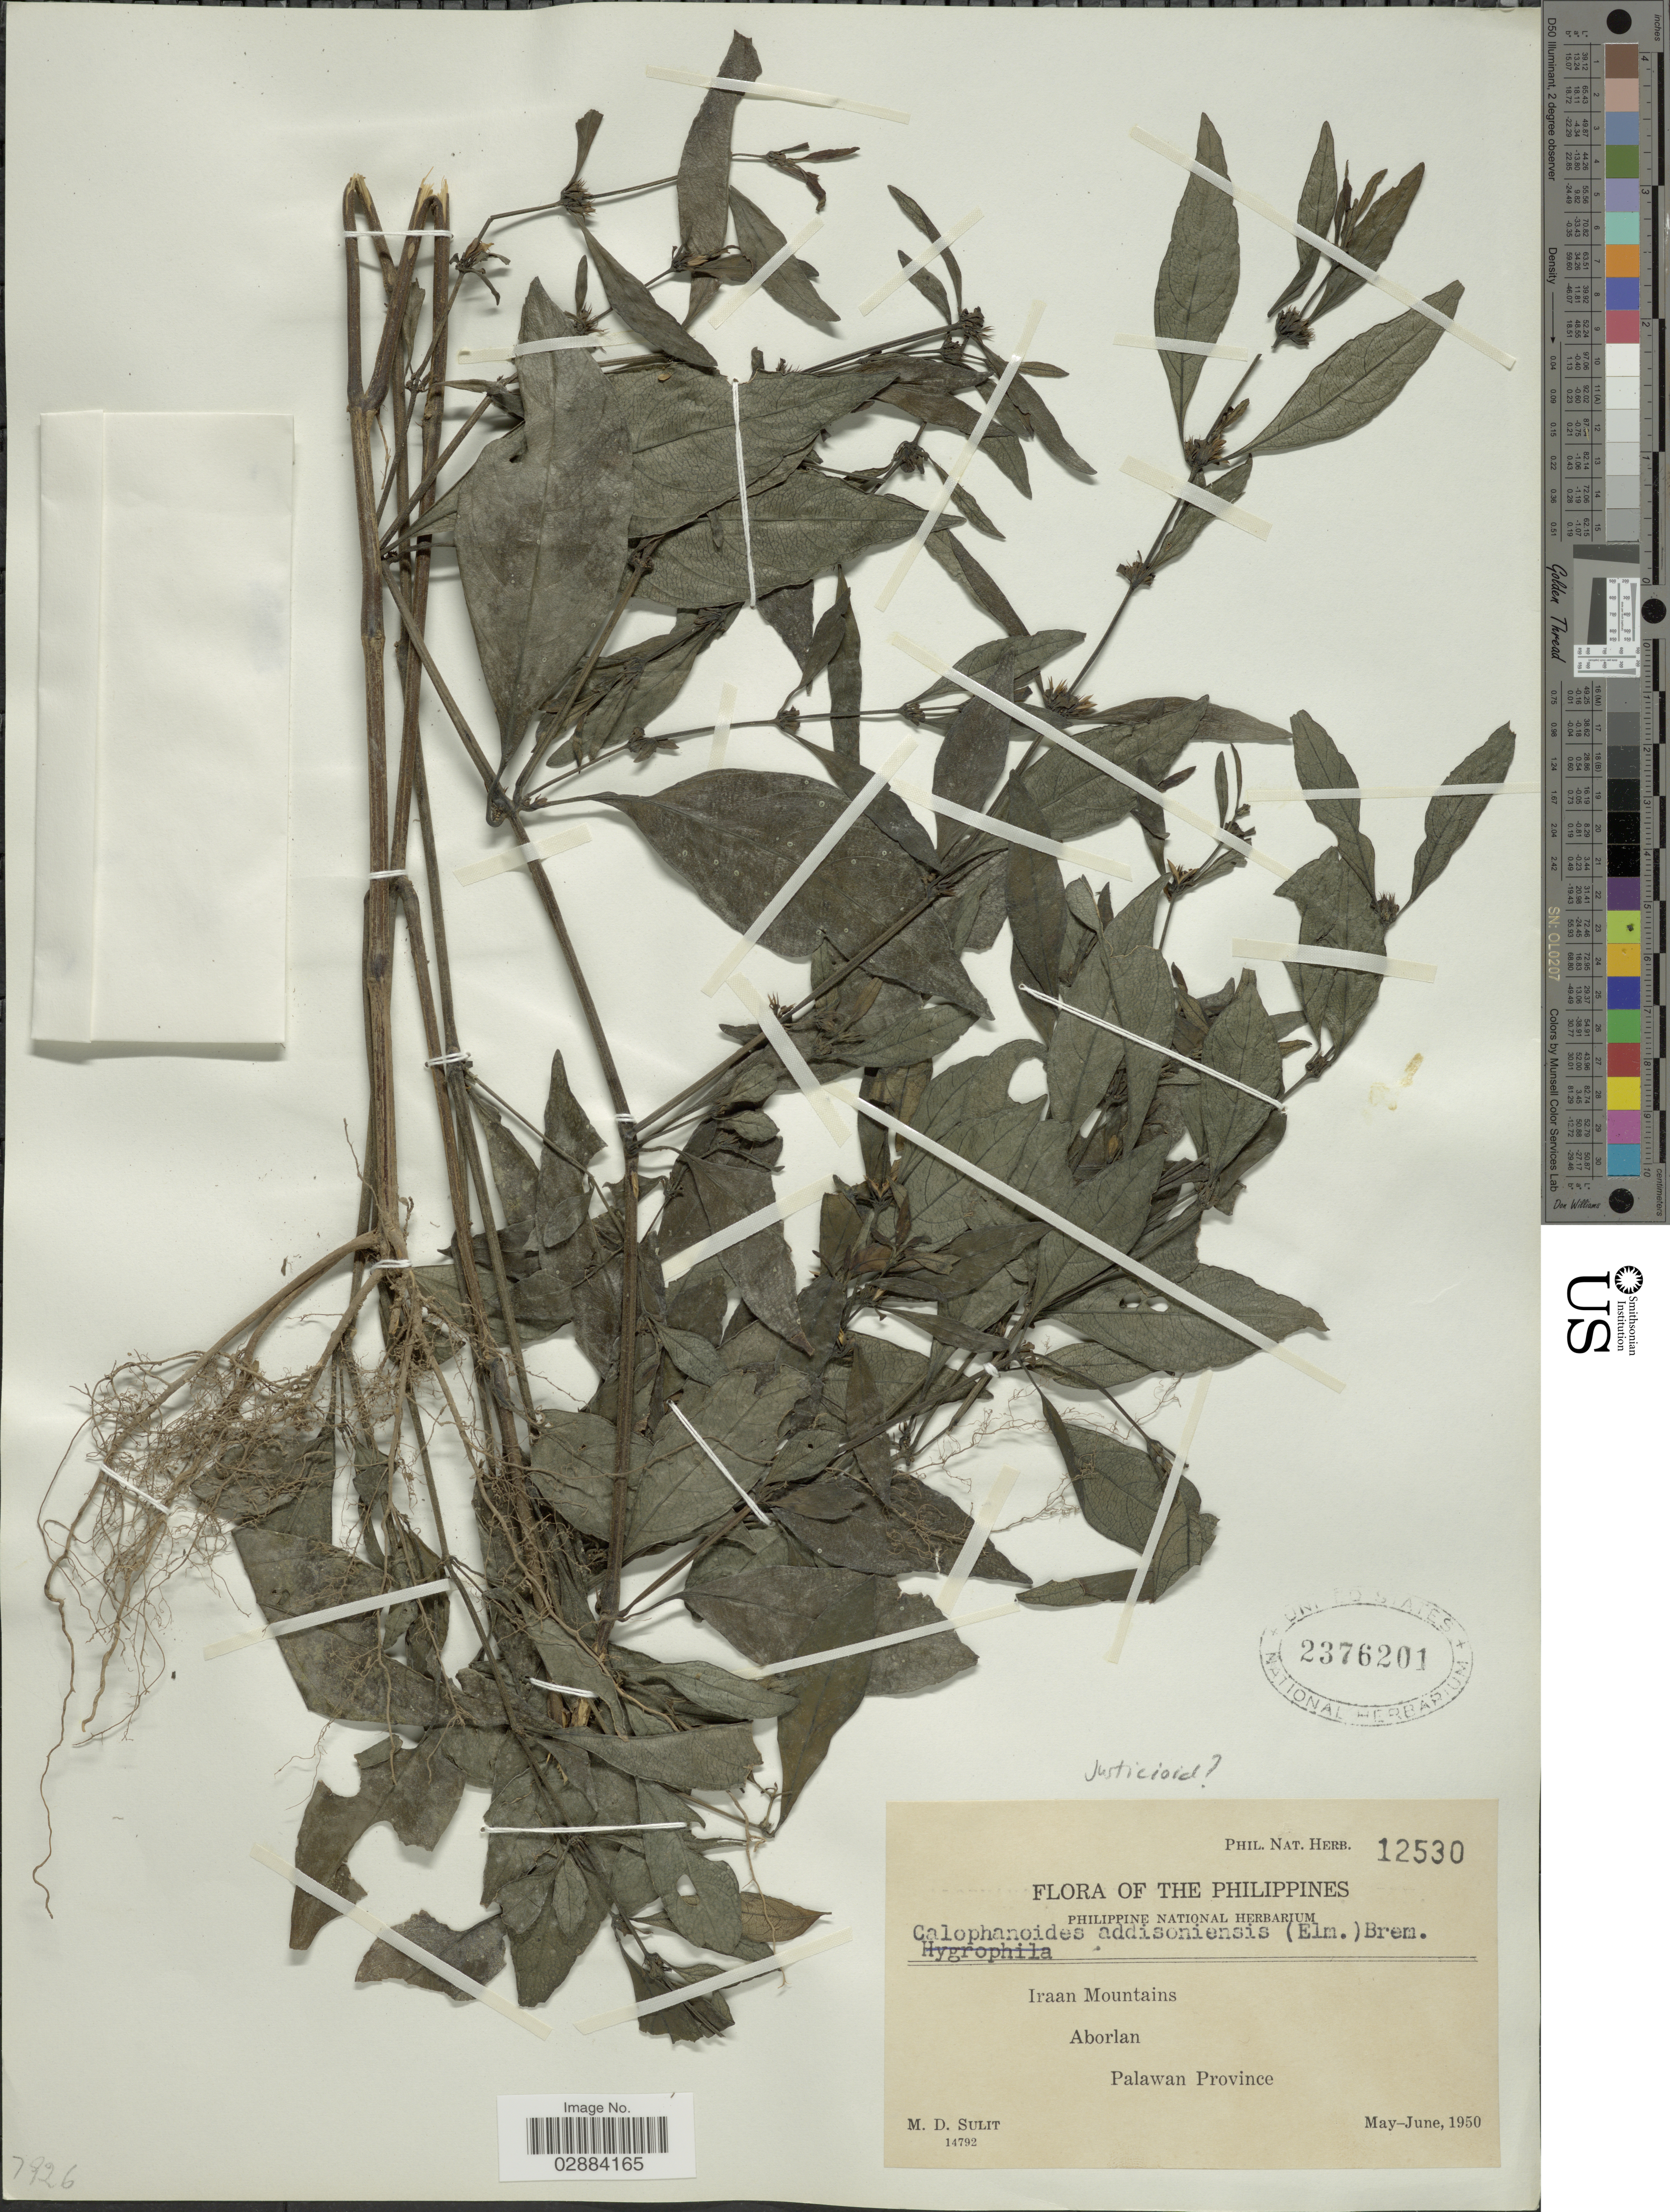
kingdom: Plantae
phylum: Tracheophyta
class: Magnoliopsida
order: Lamiales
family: Acanthaceae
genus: Calophanoides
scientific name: Calophanoides addisoniensis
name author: (Elmer) Bremek.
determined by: Bremekamp, C. E. B.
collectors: M. Sulit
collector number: Phil.Nat.Herb. 12530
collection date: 1950-05/1950-06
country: Philippines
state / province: Mimaropa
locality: Iraan Mountains. Aborlan. Palawan Province.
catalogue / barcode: US 2376201